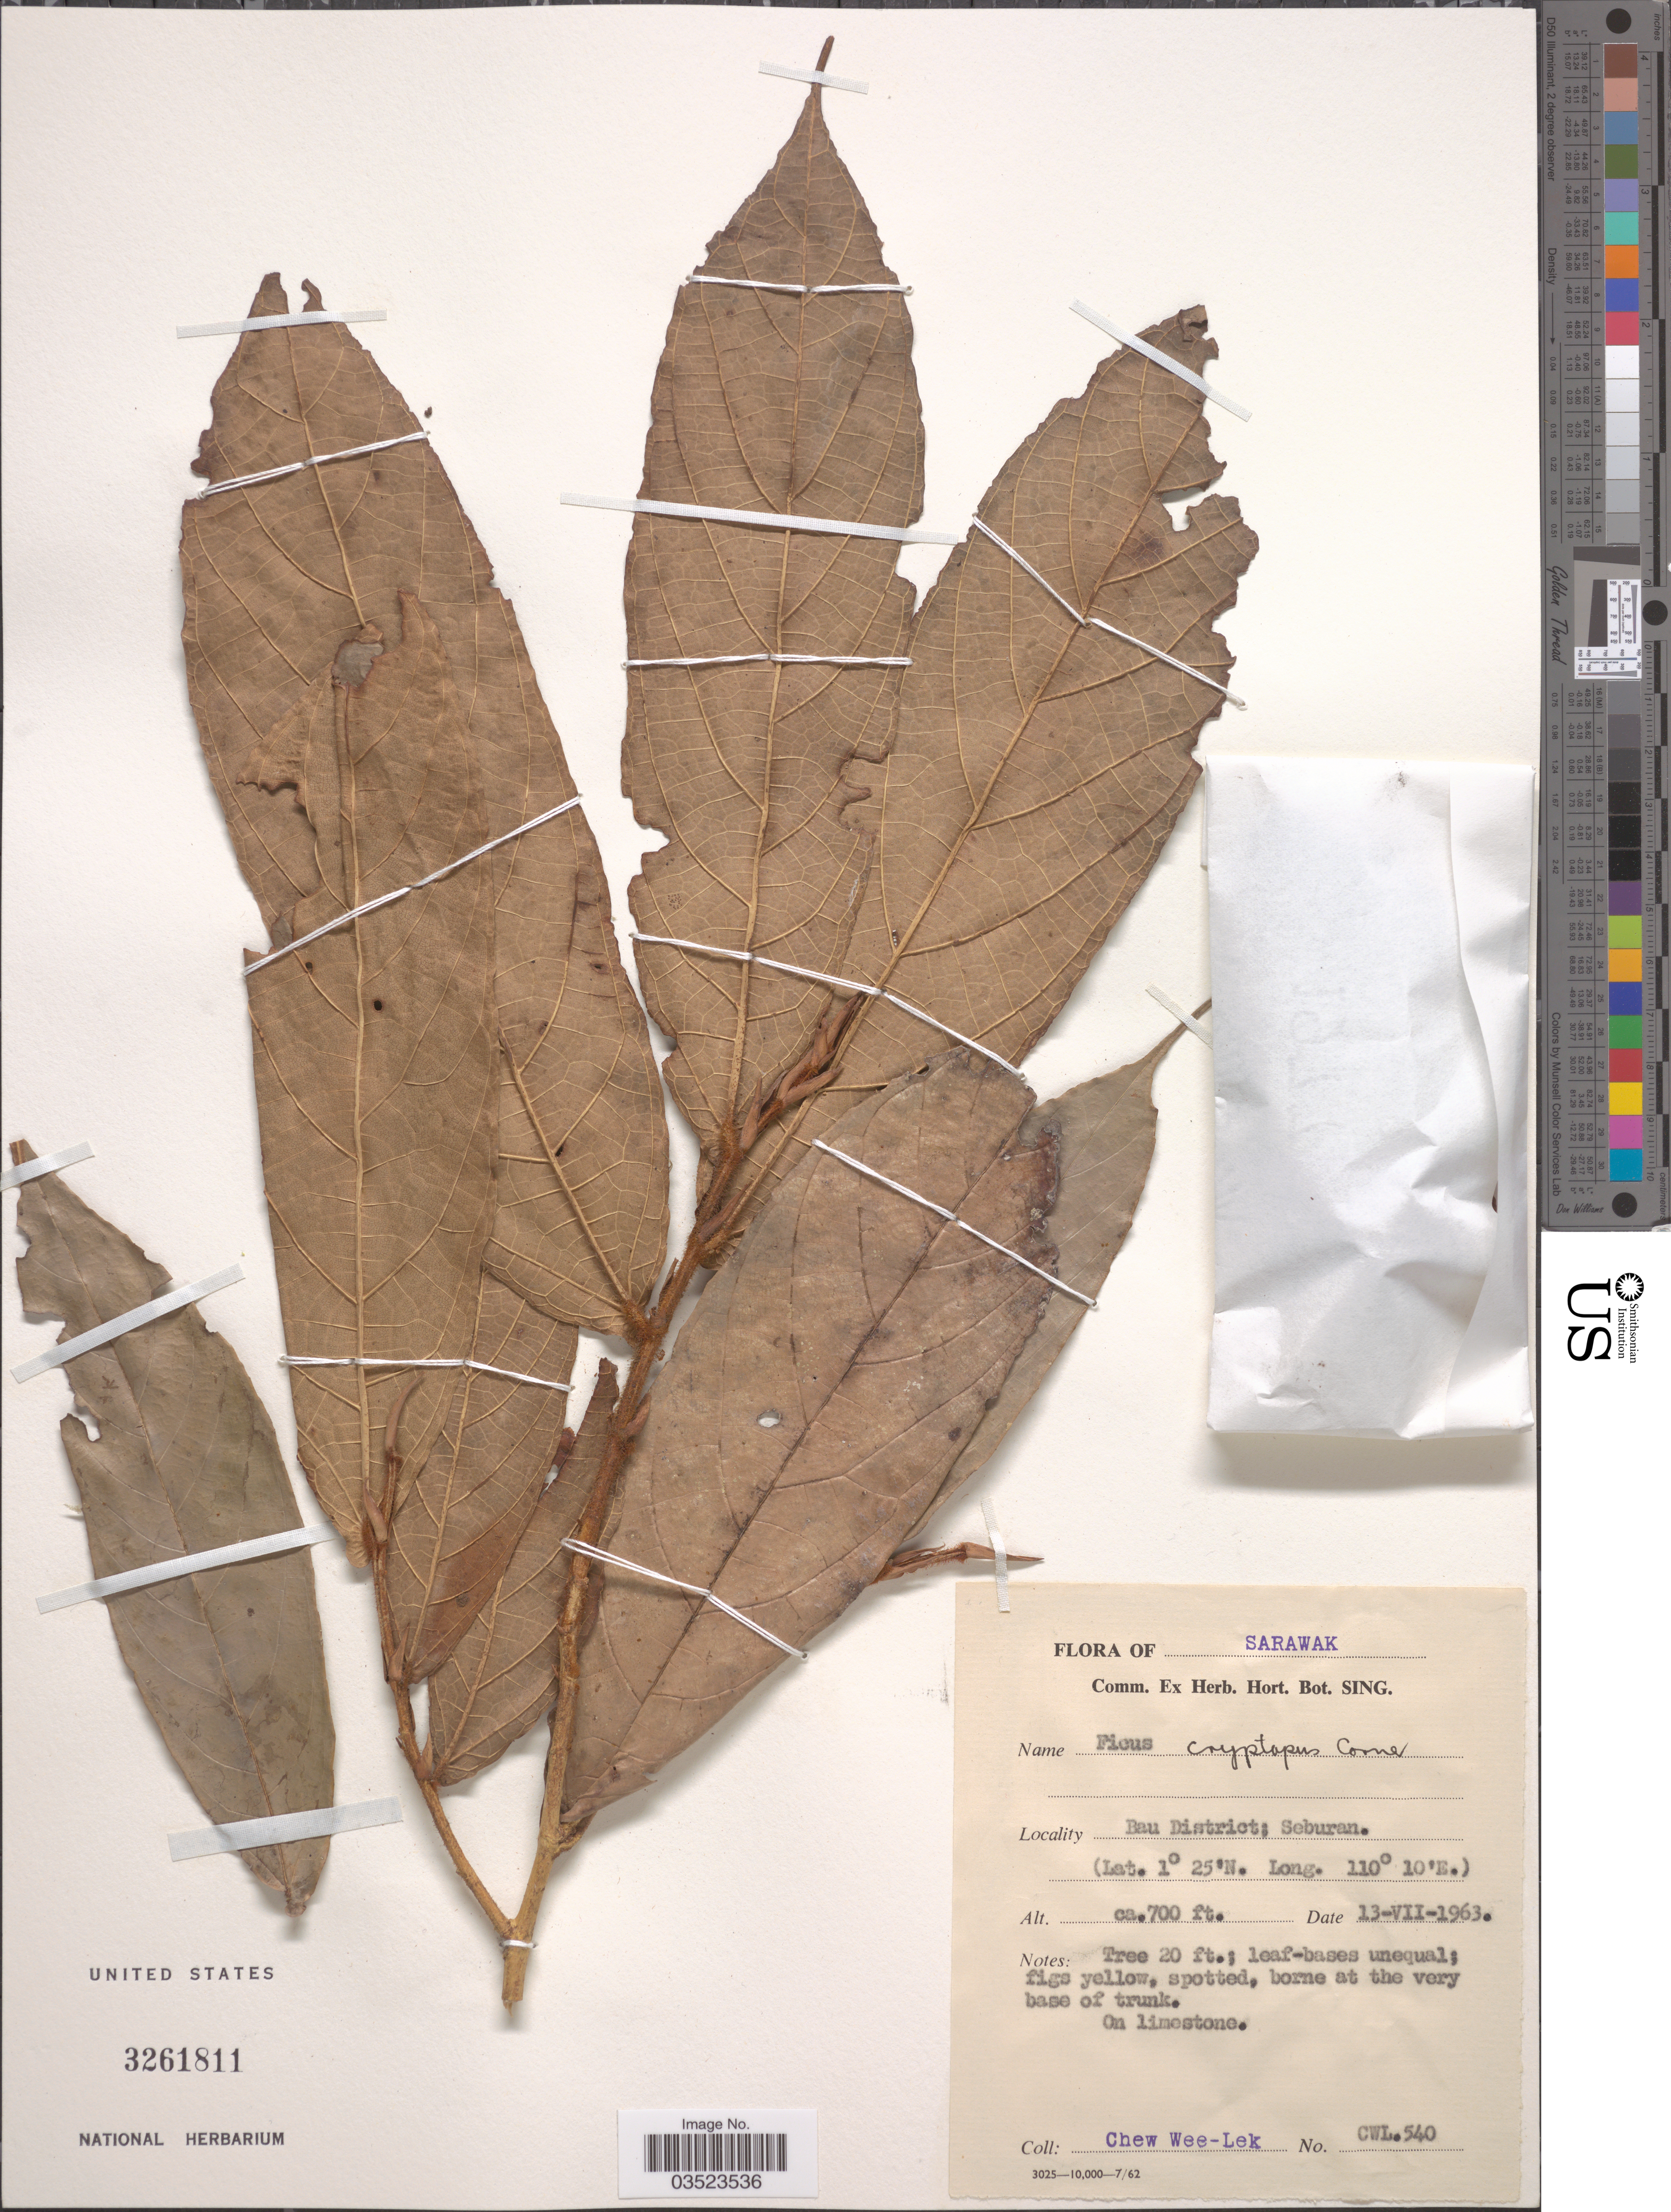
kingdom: Plantae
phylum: Tracheophyta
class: Magnoliopsida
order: Rosales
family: Moraceae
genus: Ficus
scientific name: Ficus cryptosyce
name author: Corner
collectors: C. Wee-Lek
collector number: CWL540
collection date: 1963-07-13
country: Malaysia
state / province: Sarawak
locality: Bau District; Seburan.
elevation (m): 213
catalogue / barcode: US 3261811